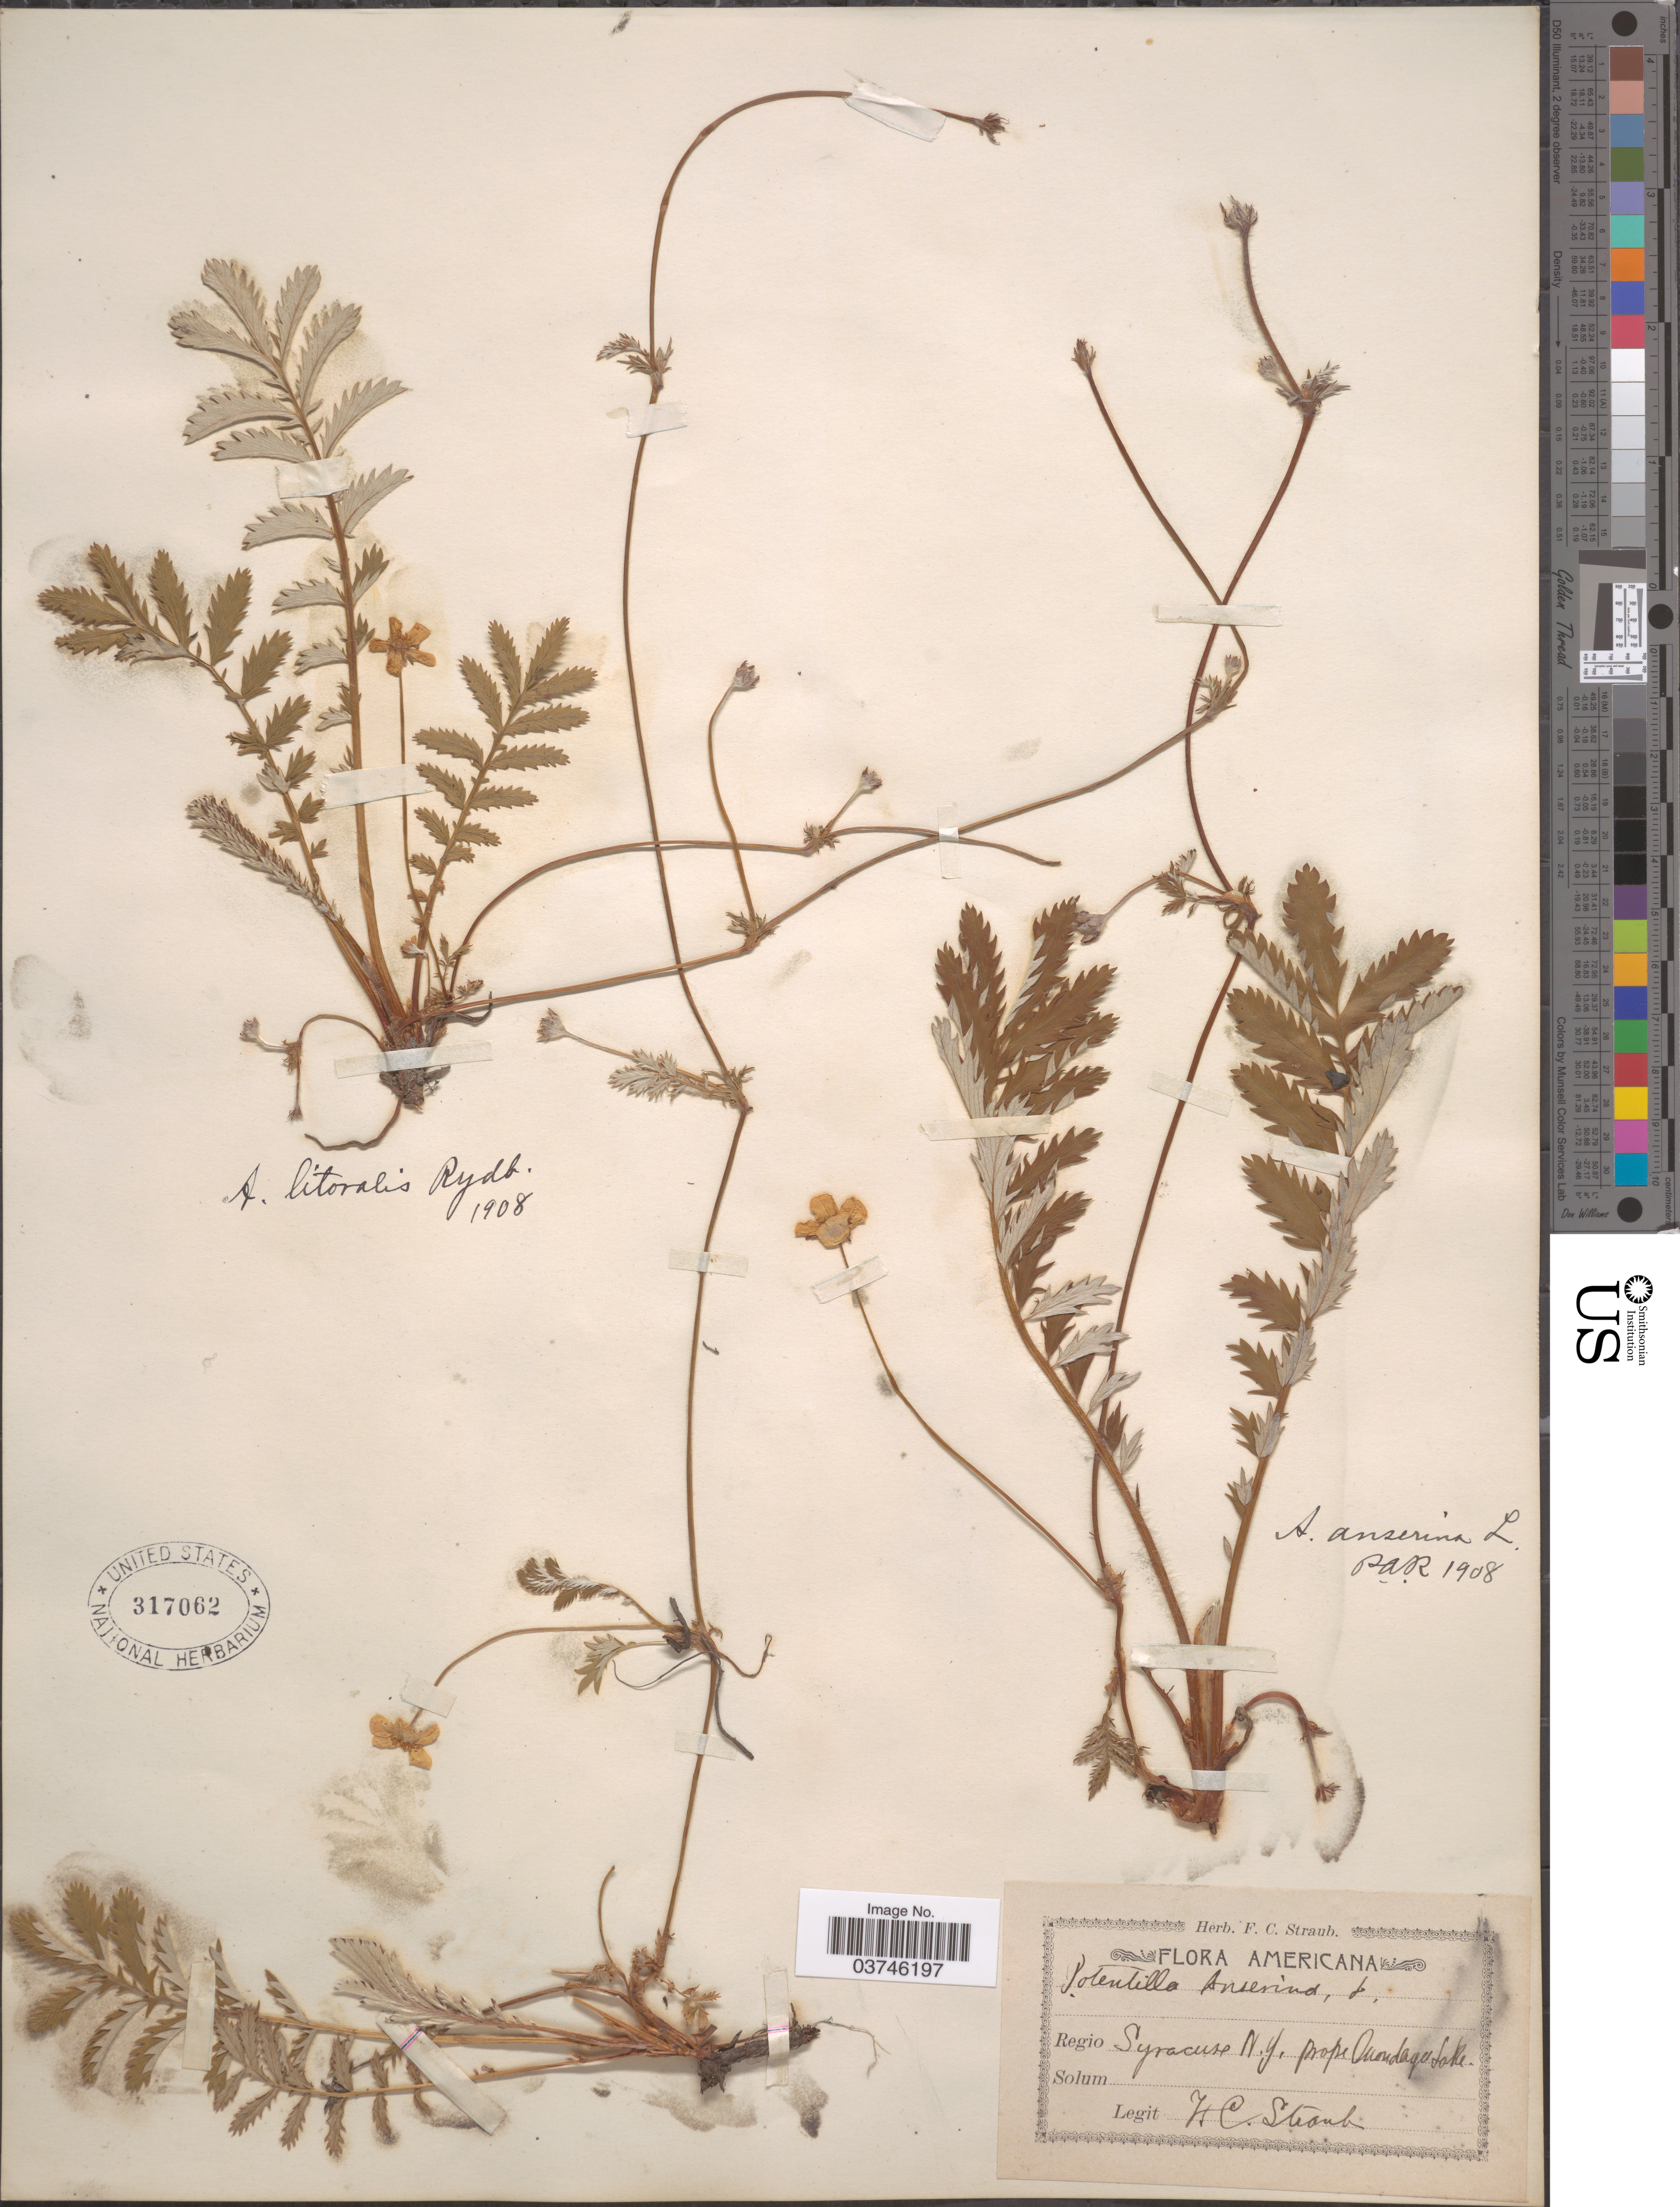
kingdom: Plantae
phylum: Tracheophyta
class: Magnoliopsida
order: Rosales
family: Rosaceae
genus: Argentina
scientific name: Argentina anserina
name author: (L.) Rydb.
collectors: F. Straub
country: United States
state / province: New York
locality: Syracuse. Prope Onondaga Lake.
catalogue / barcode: US 317062